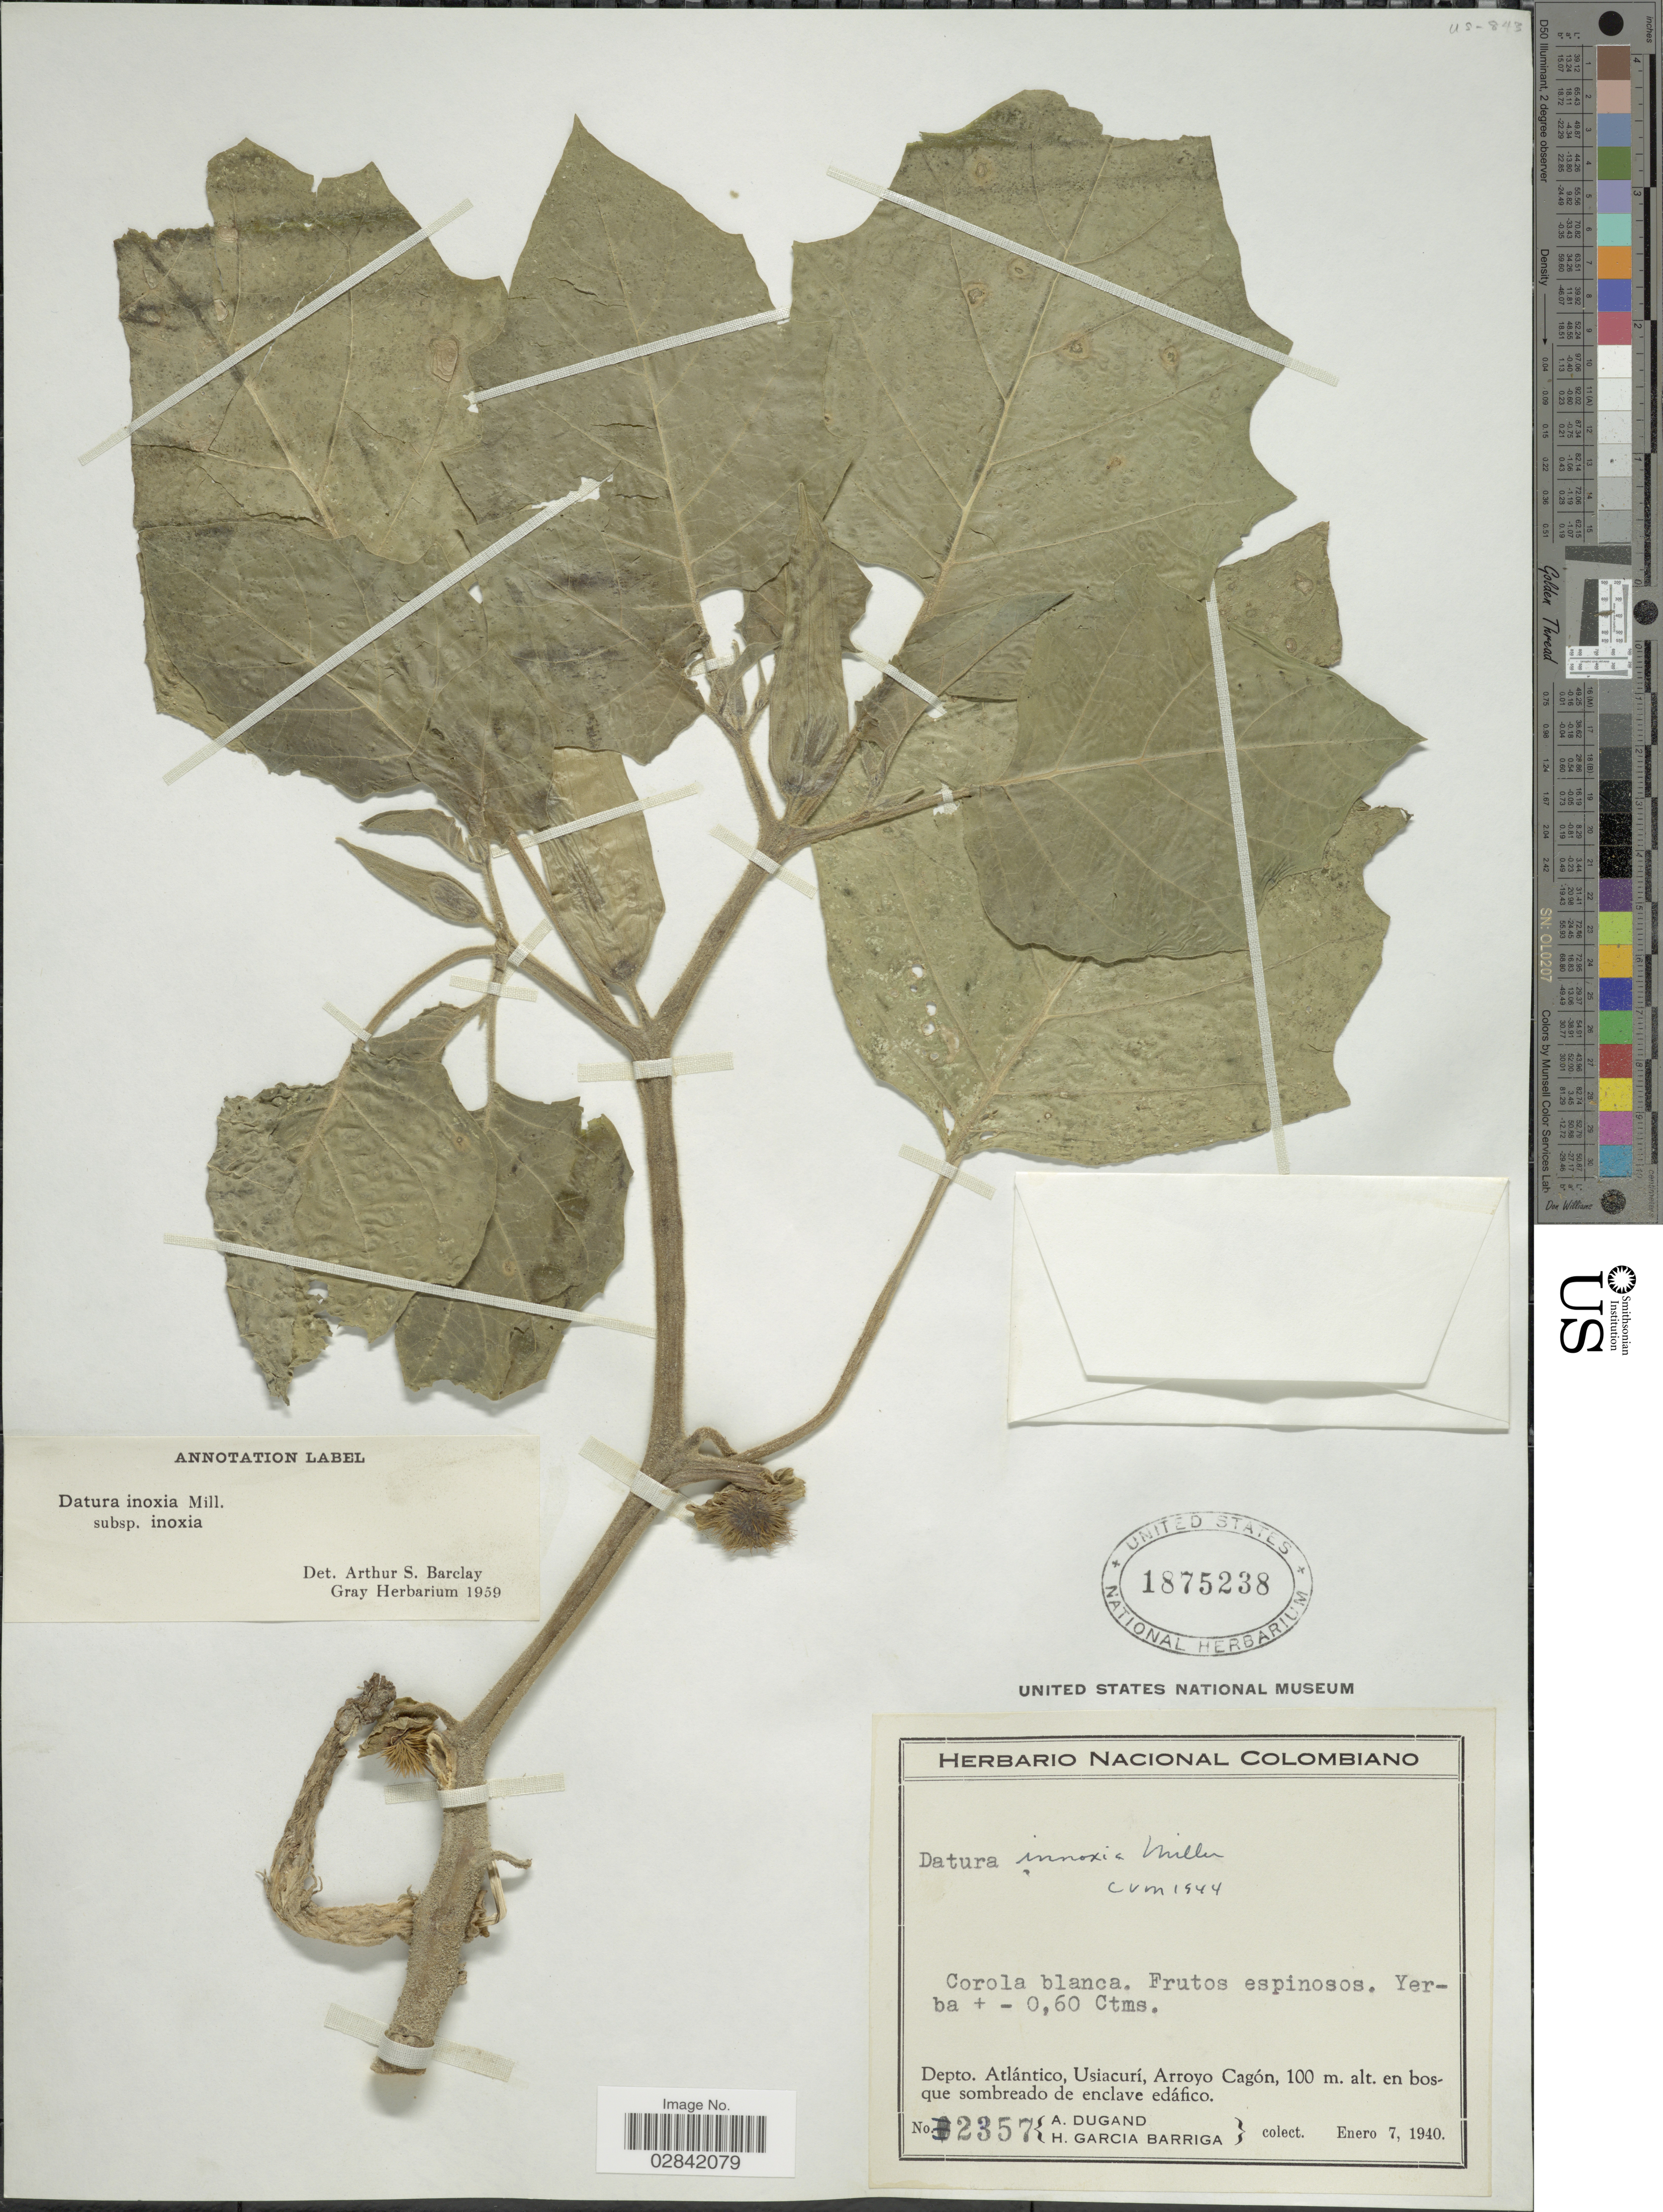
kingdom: Plantae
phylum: Tracheophyta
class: Magnoliopsida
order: Solanales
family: Solanaceae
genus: Datura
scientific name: Datura innoxia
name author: Mill.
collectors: A. Dugand & H. García Barriga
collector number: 2357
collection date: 1940-01-07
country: Colombia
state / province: Atlántico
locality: Depto. Atlántico, Usiacurí, Arroyo Cagón.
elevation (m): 100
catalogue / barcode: US 1875238